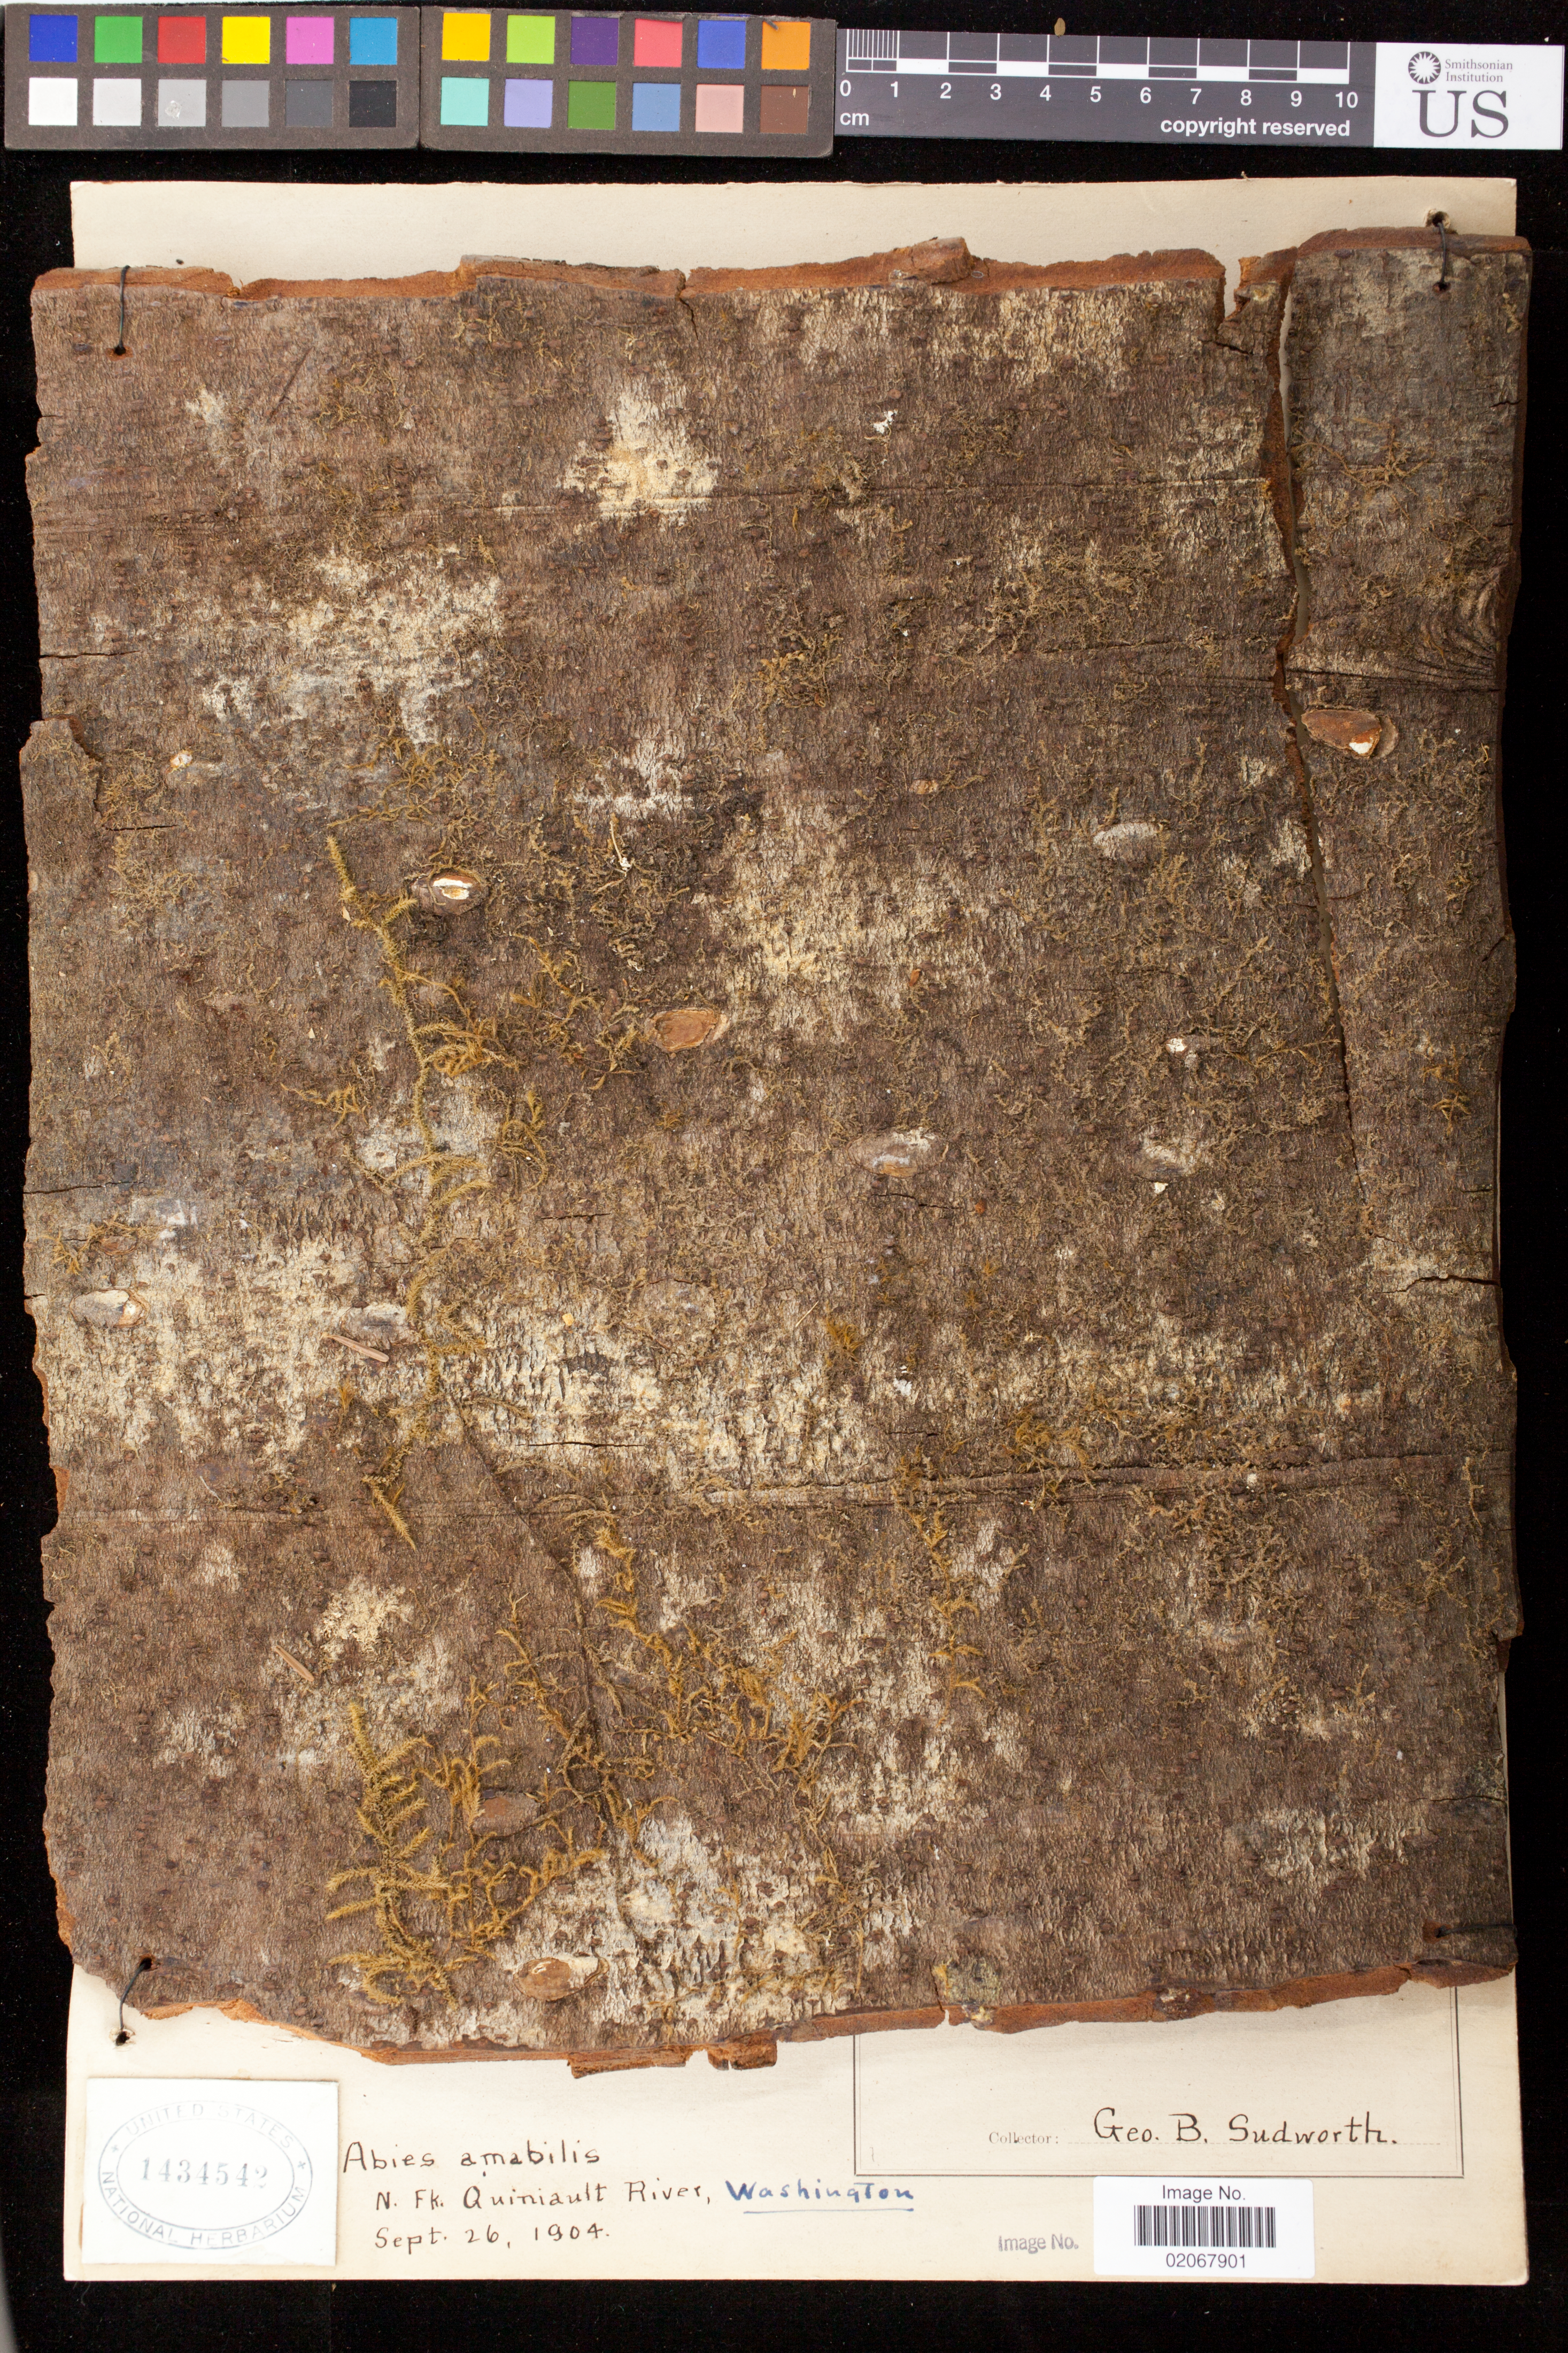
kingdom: Plantae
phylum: Tracheophyta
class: Pinopsida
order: Pinales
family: Pinaceae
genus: Abies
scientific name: Abies amabilis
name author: Douglas ex J. Forbes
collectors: G. B. Sudworth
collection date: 1904-09-26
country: United States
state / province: Washington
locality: N. Fk. Quiniault River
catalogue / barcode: US 1434542